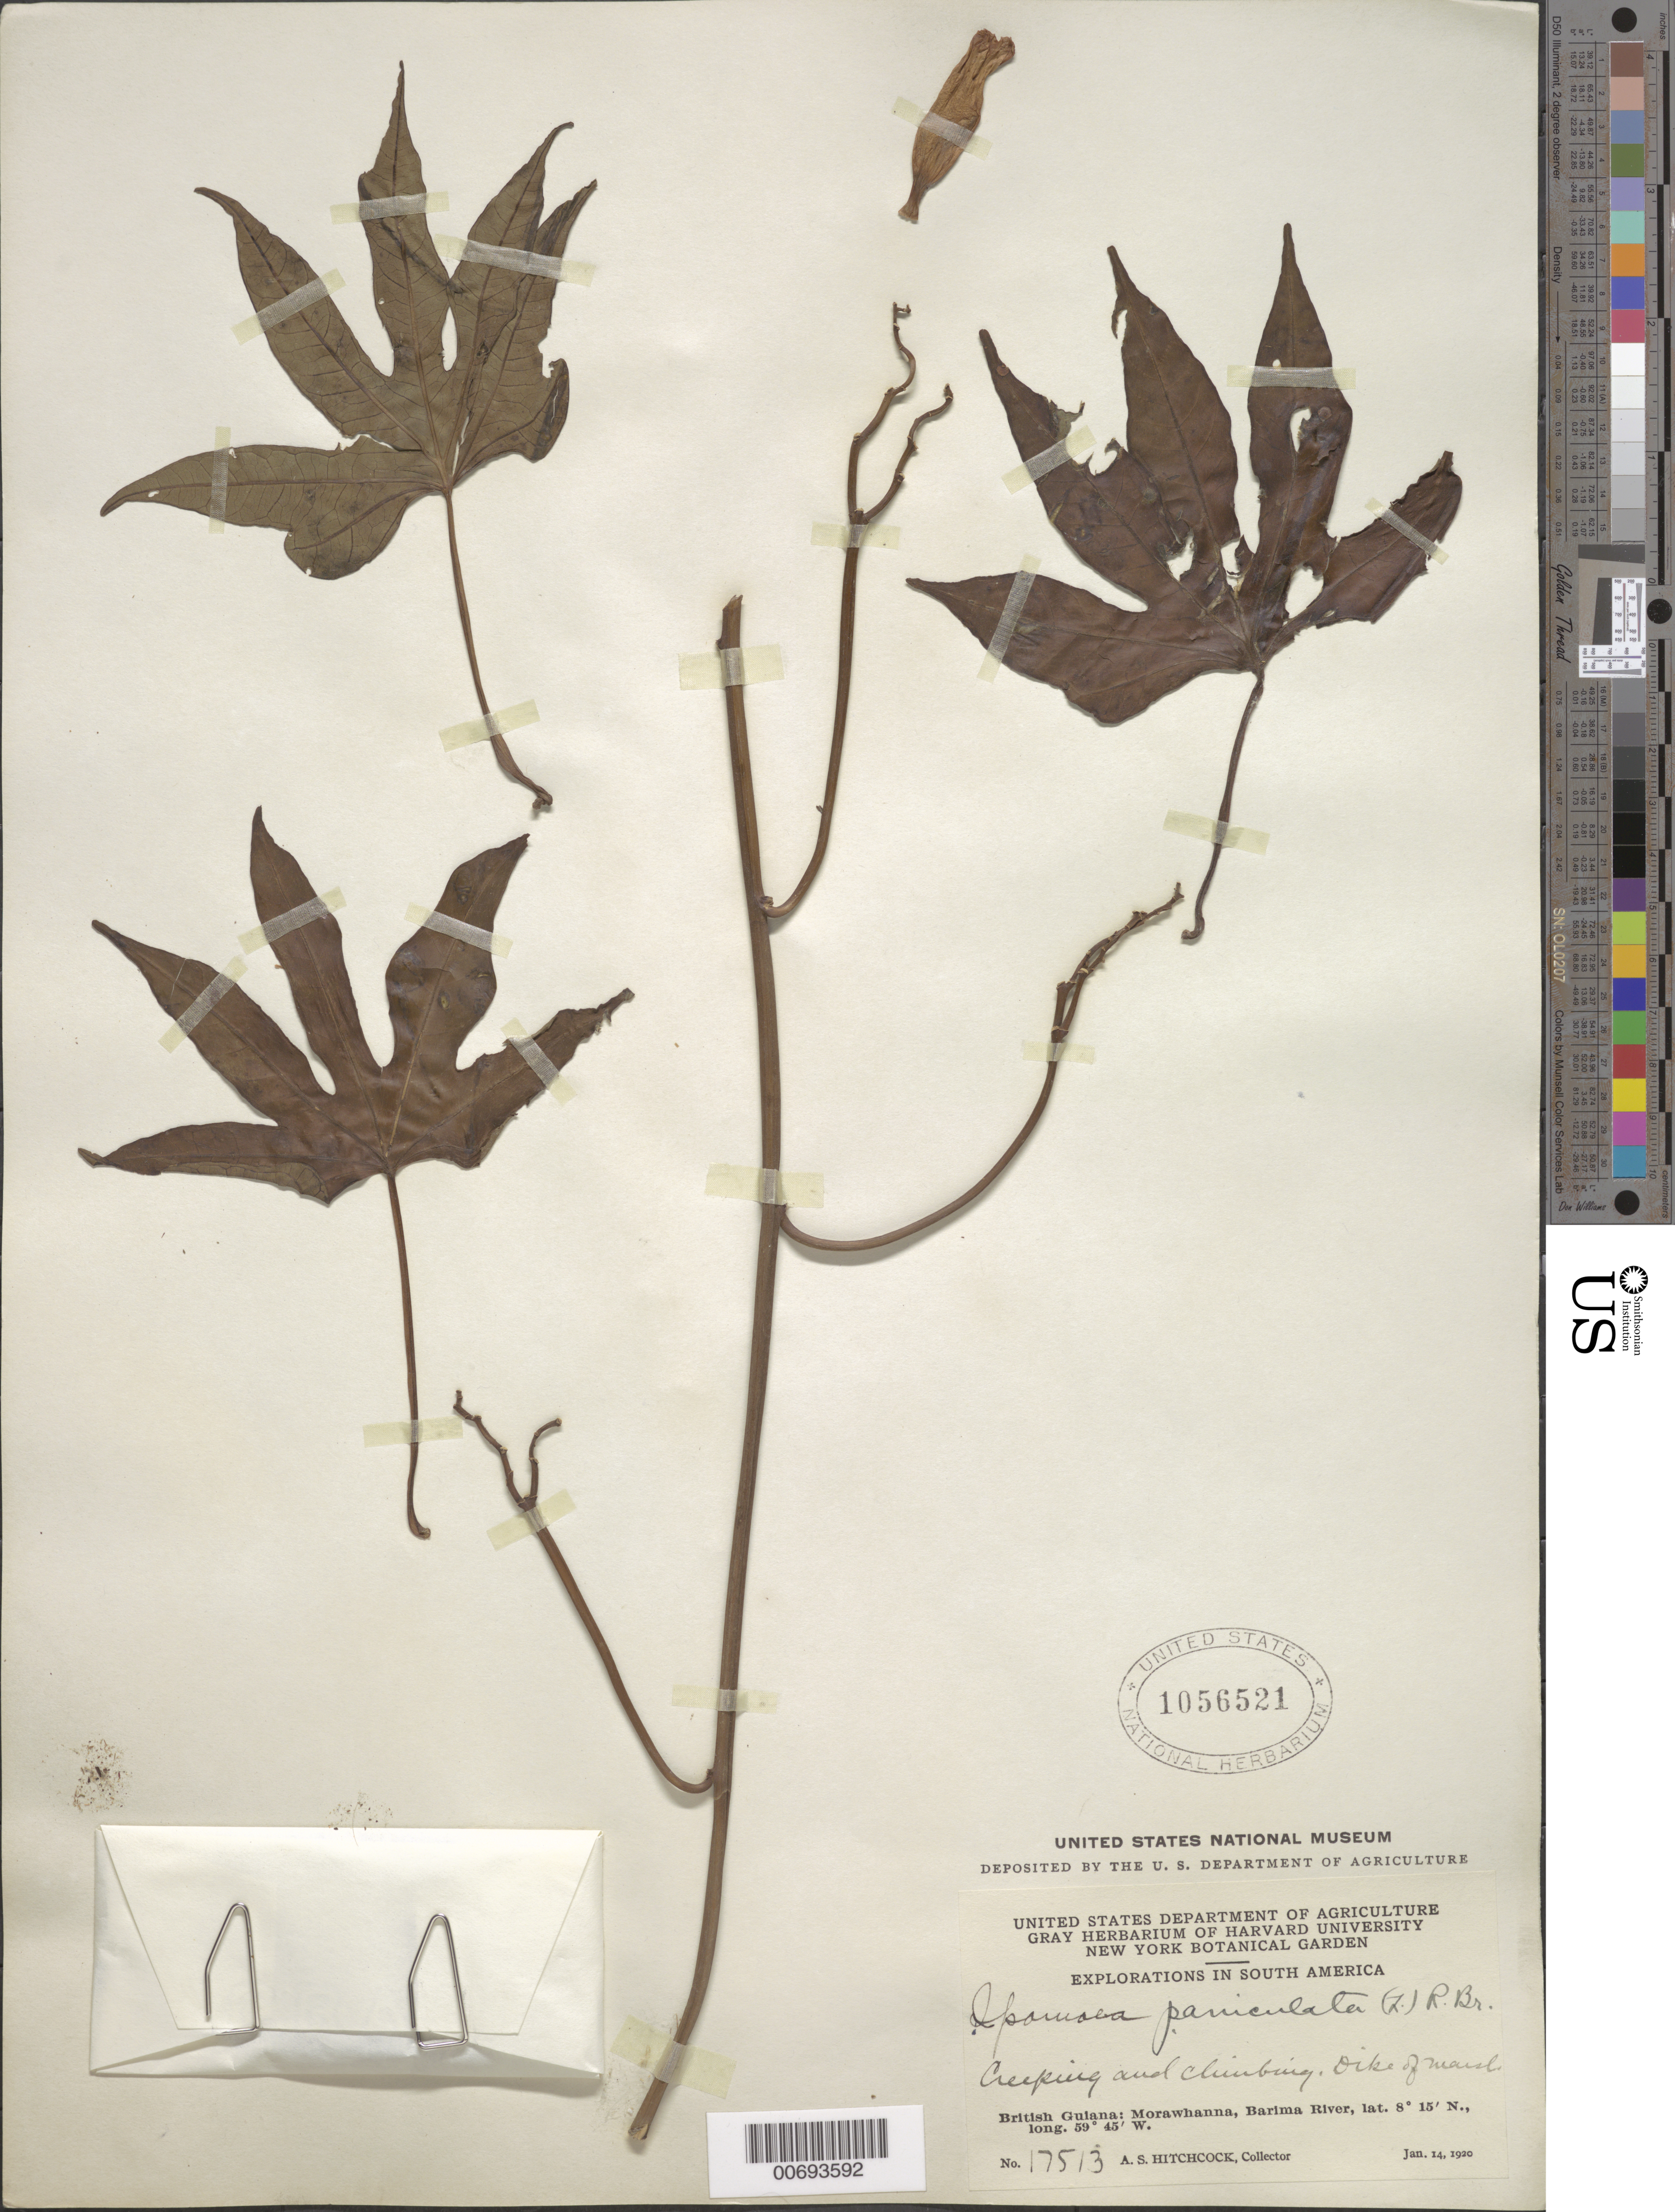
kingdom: Plantae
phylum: Tracheophyta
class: Magnoliopsida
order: Solanales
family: Convolvulaceae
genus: Ipomoea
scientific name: Ipomoea paniculata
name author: (L.) R. Br.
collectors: A. S. Hitchcock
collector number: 17513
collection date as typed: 14-Jan-20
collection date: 1920-01-14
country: Guyana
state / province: Barima-Waini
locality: Morawhanna, vic., Barima R.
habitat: Dike of marsh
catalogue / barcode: US 1056521